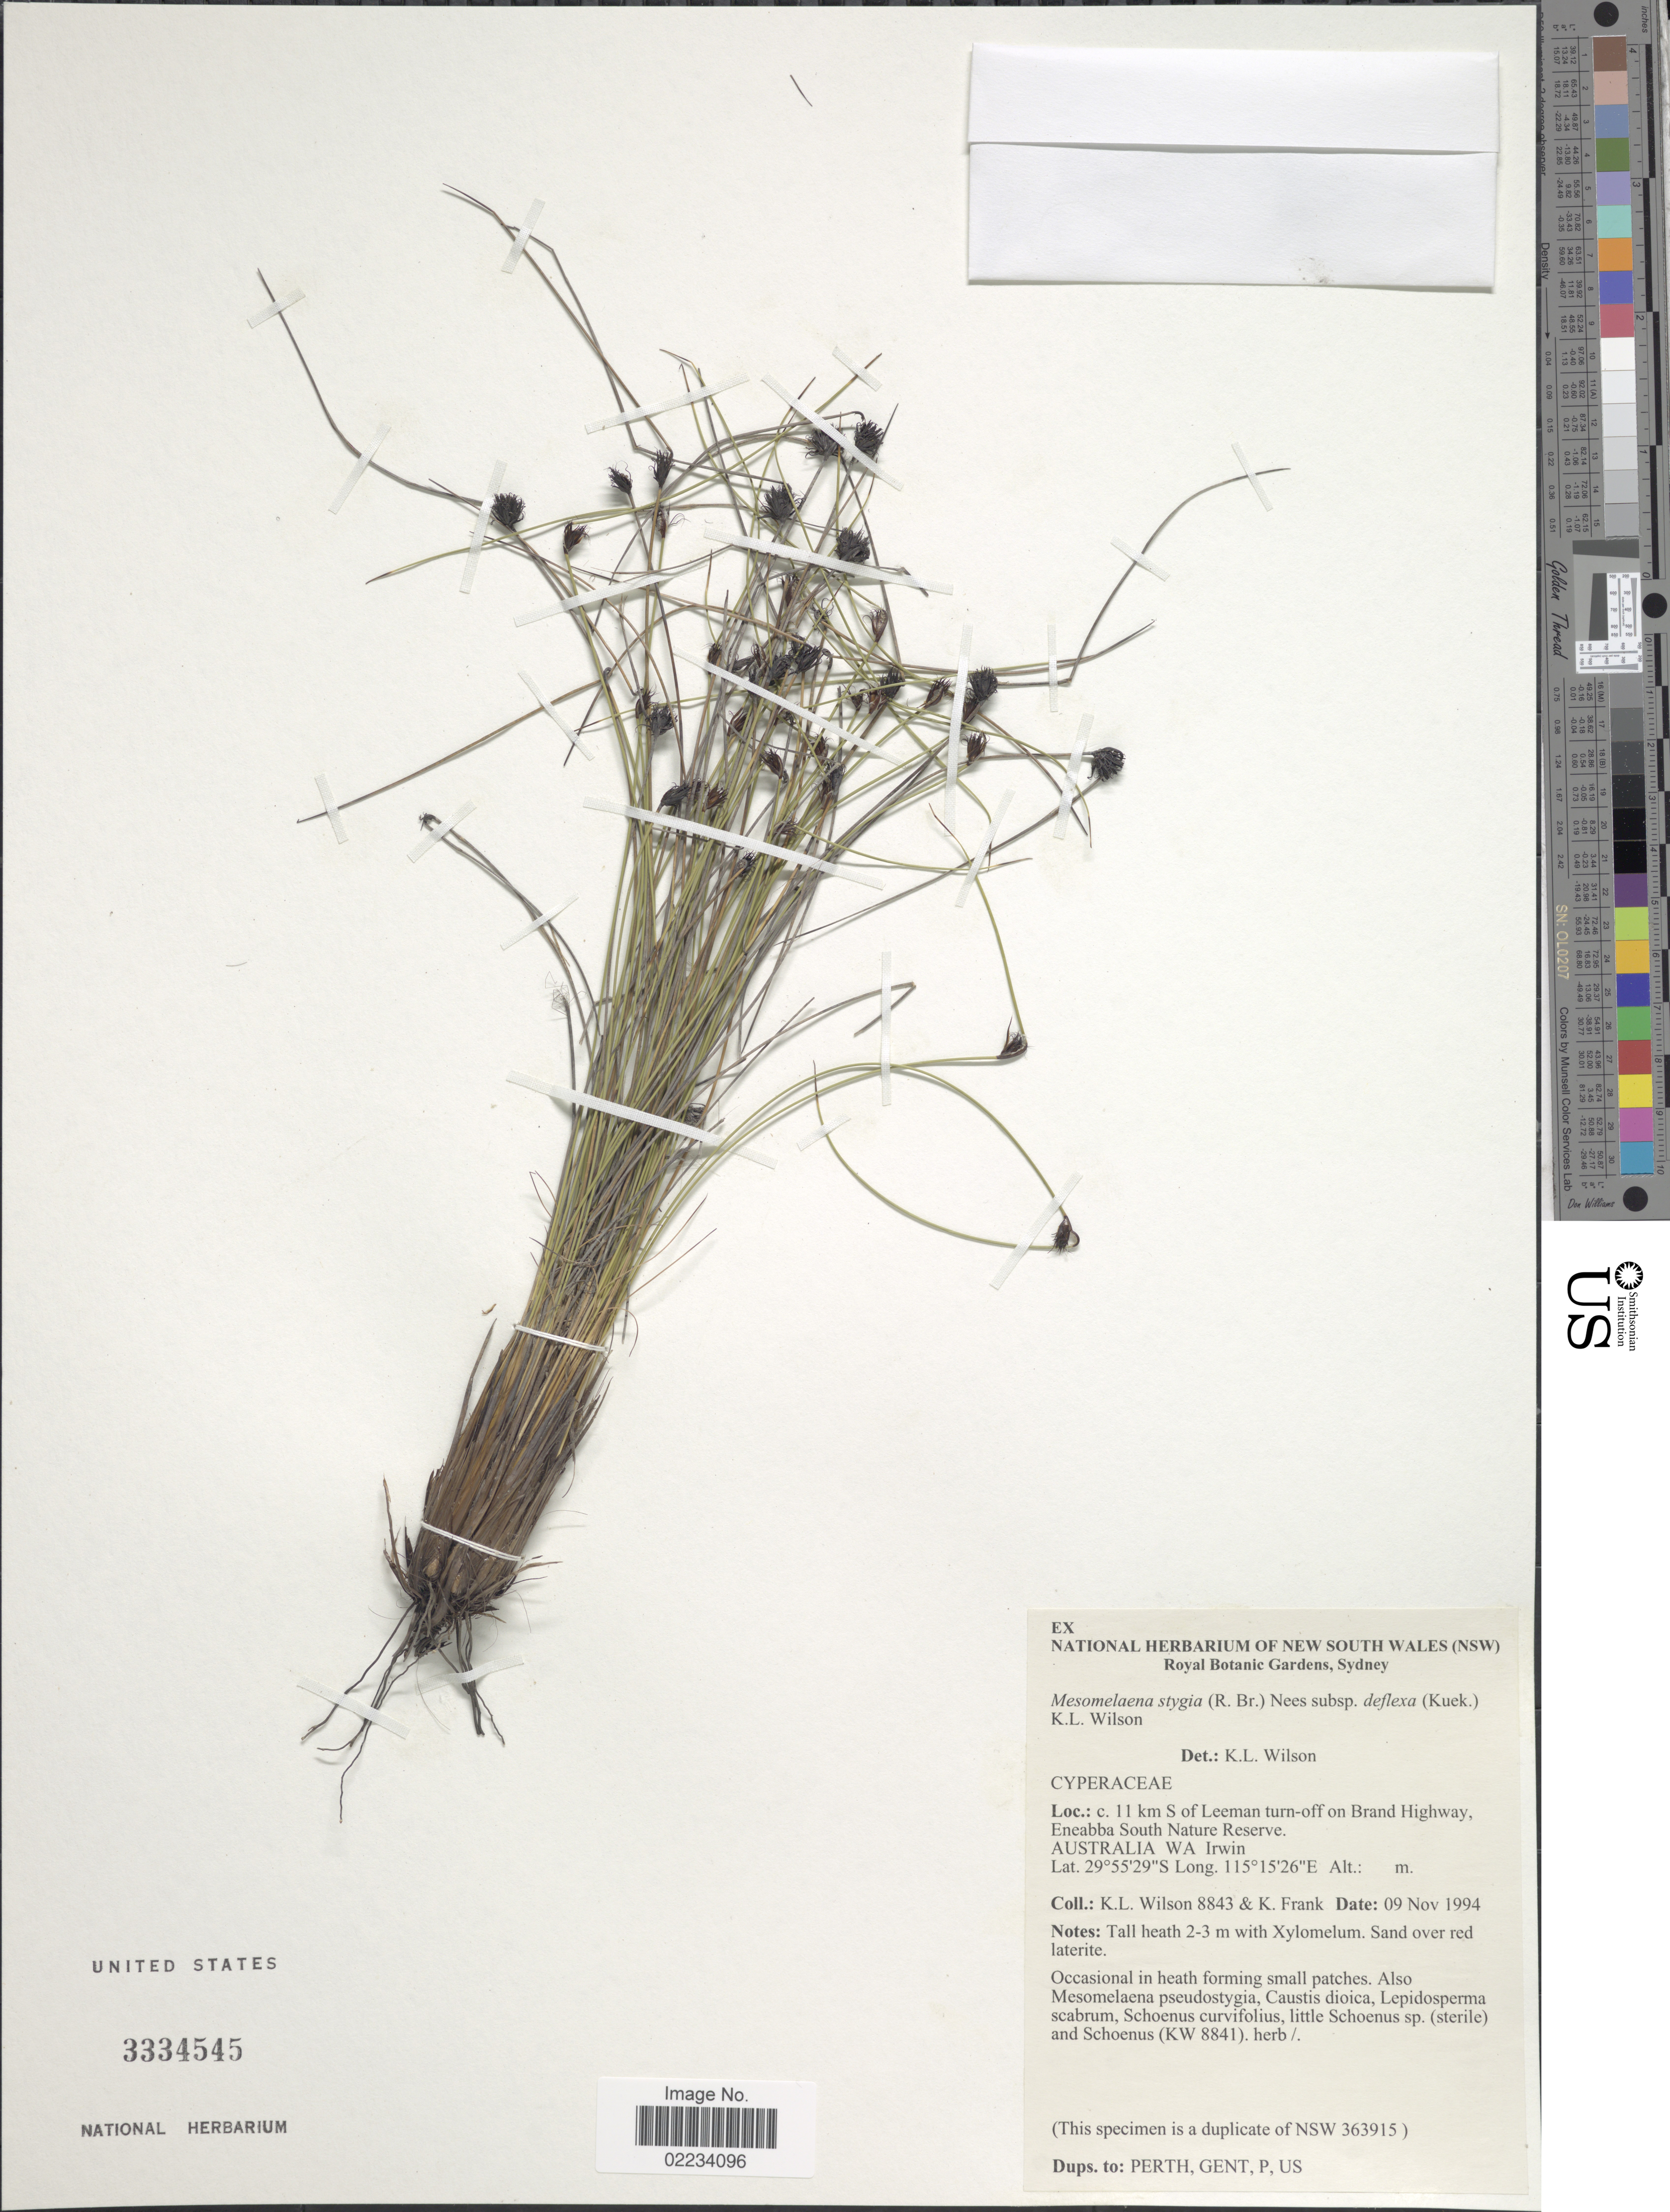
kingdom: Plantae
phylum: Tracheophyta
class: Liliopsida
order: Poales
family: Cyperaceae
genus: Mesomelaena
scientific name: Mesomelaena stygia subsp. deflexa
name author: (Kük.) K.L. Wilson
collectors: K. L. Wilson & K. Frank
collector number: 8843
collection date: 1994-11-09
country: Australia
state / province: Western Australia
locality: C. 11 km S of Leeman turn-off on Brand Highway, Eneabba South Nature Reserve, Irwin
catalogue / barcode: US 3334545